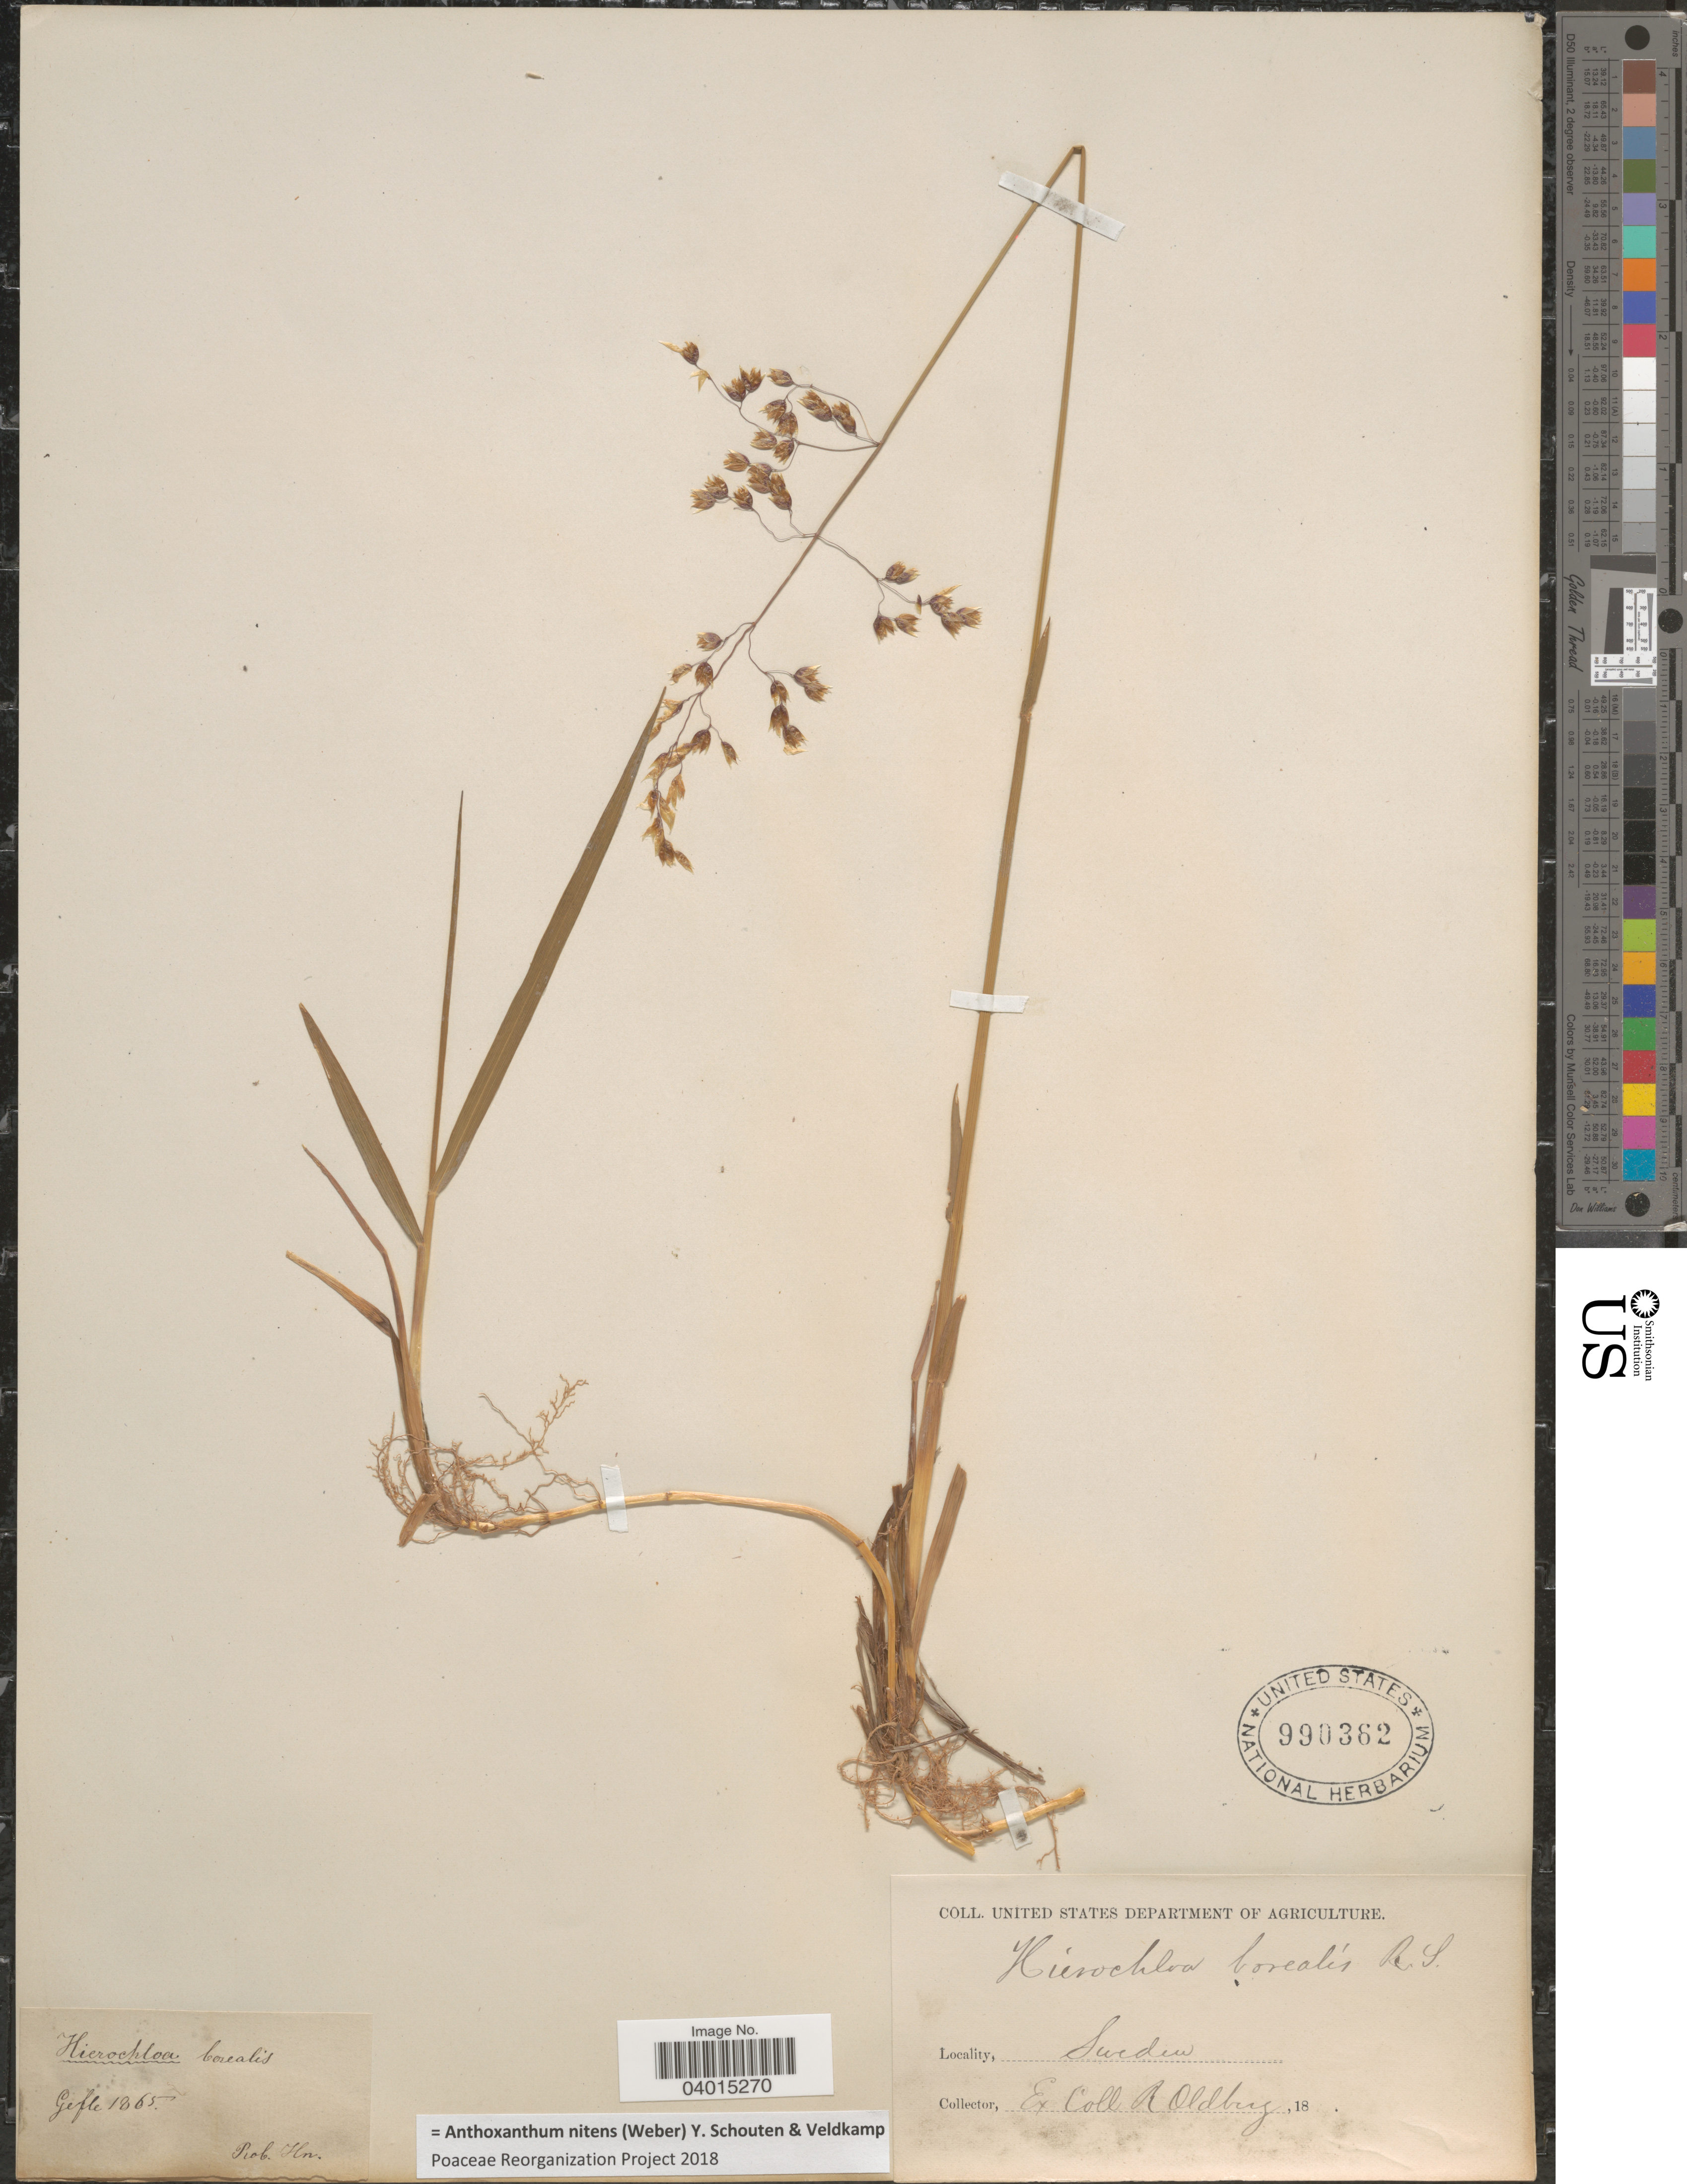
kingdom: Plantae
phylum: Tracheophyta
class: Liliopsida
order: Poales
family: Poaceae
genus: Anthoxanthum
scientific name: Anthoxanthum nitens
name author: (G.H. Weber) R.T.A. Schouten & Veldkamp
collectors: R. Hn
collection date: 1865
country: Sweden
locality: Gefle.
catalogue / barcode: US 990362